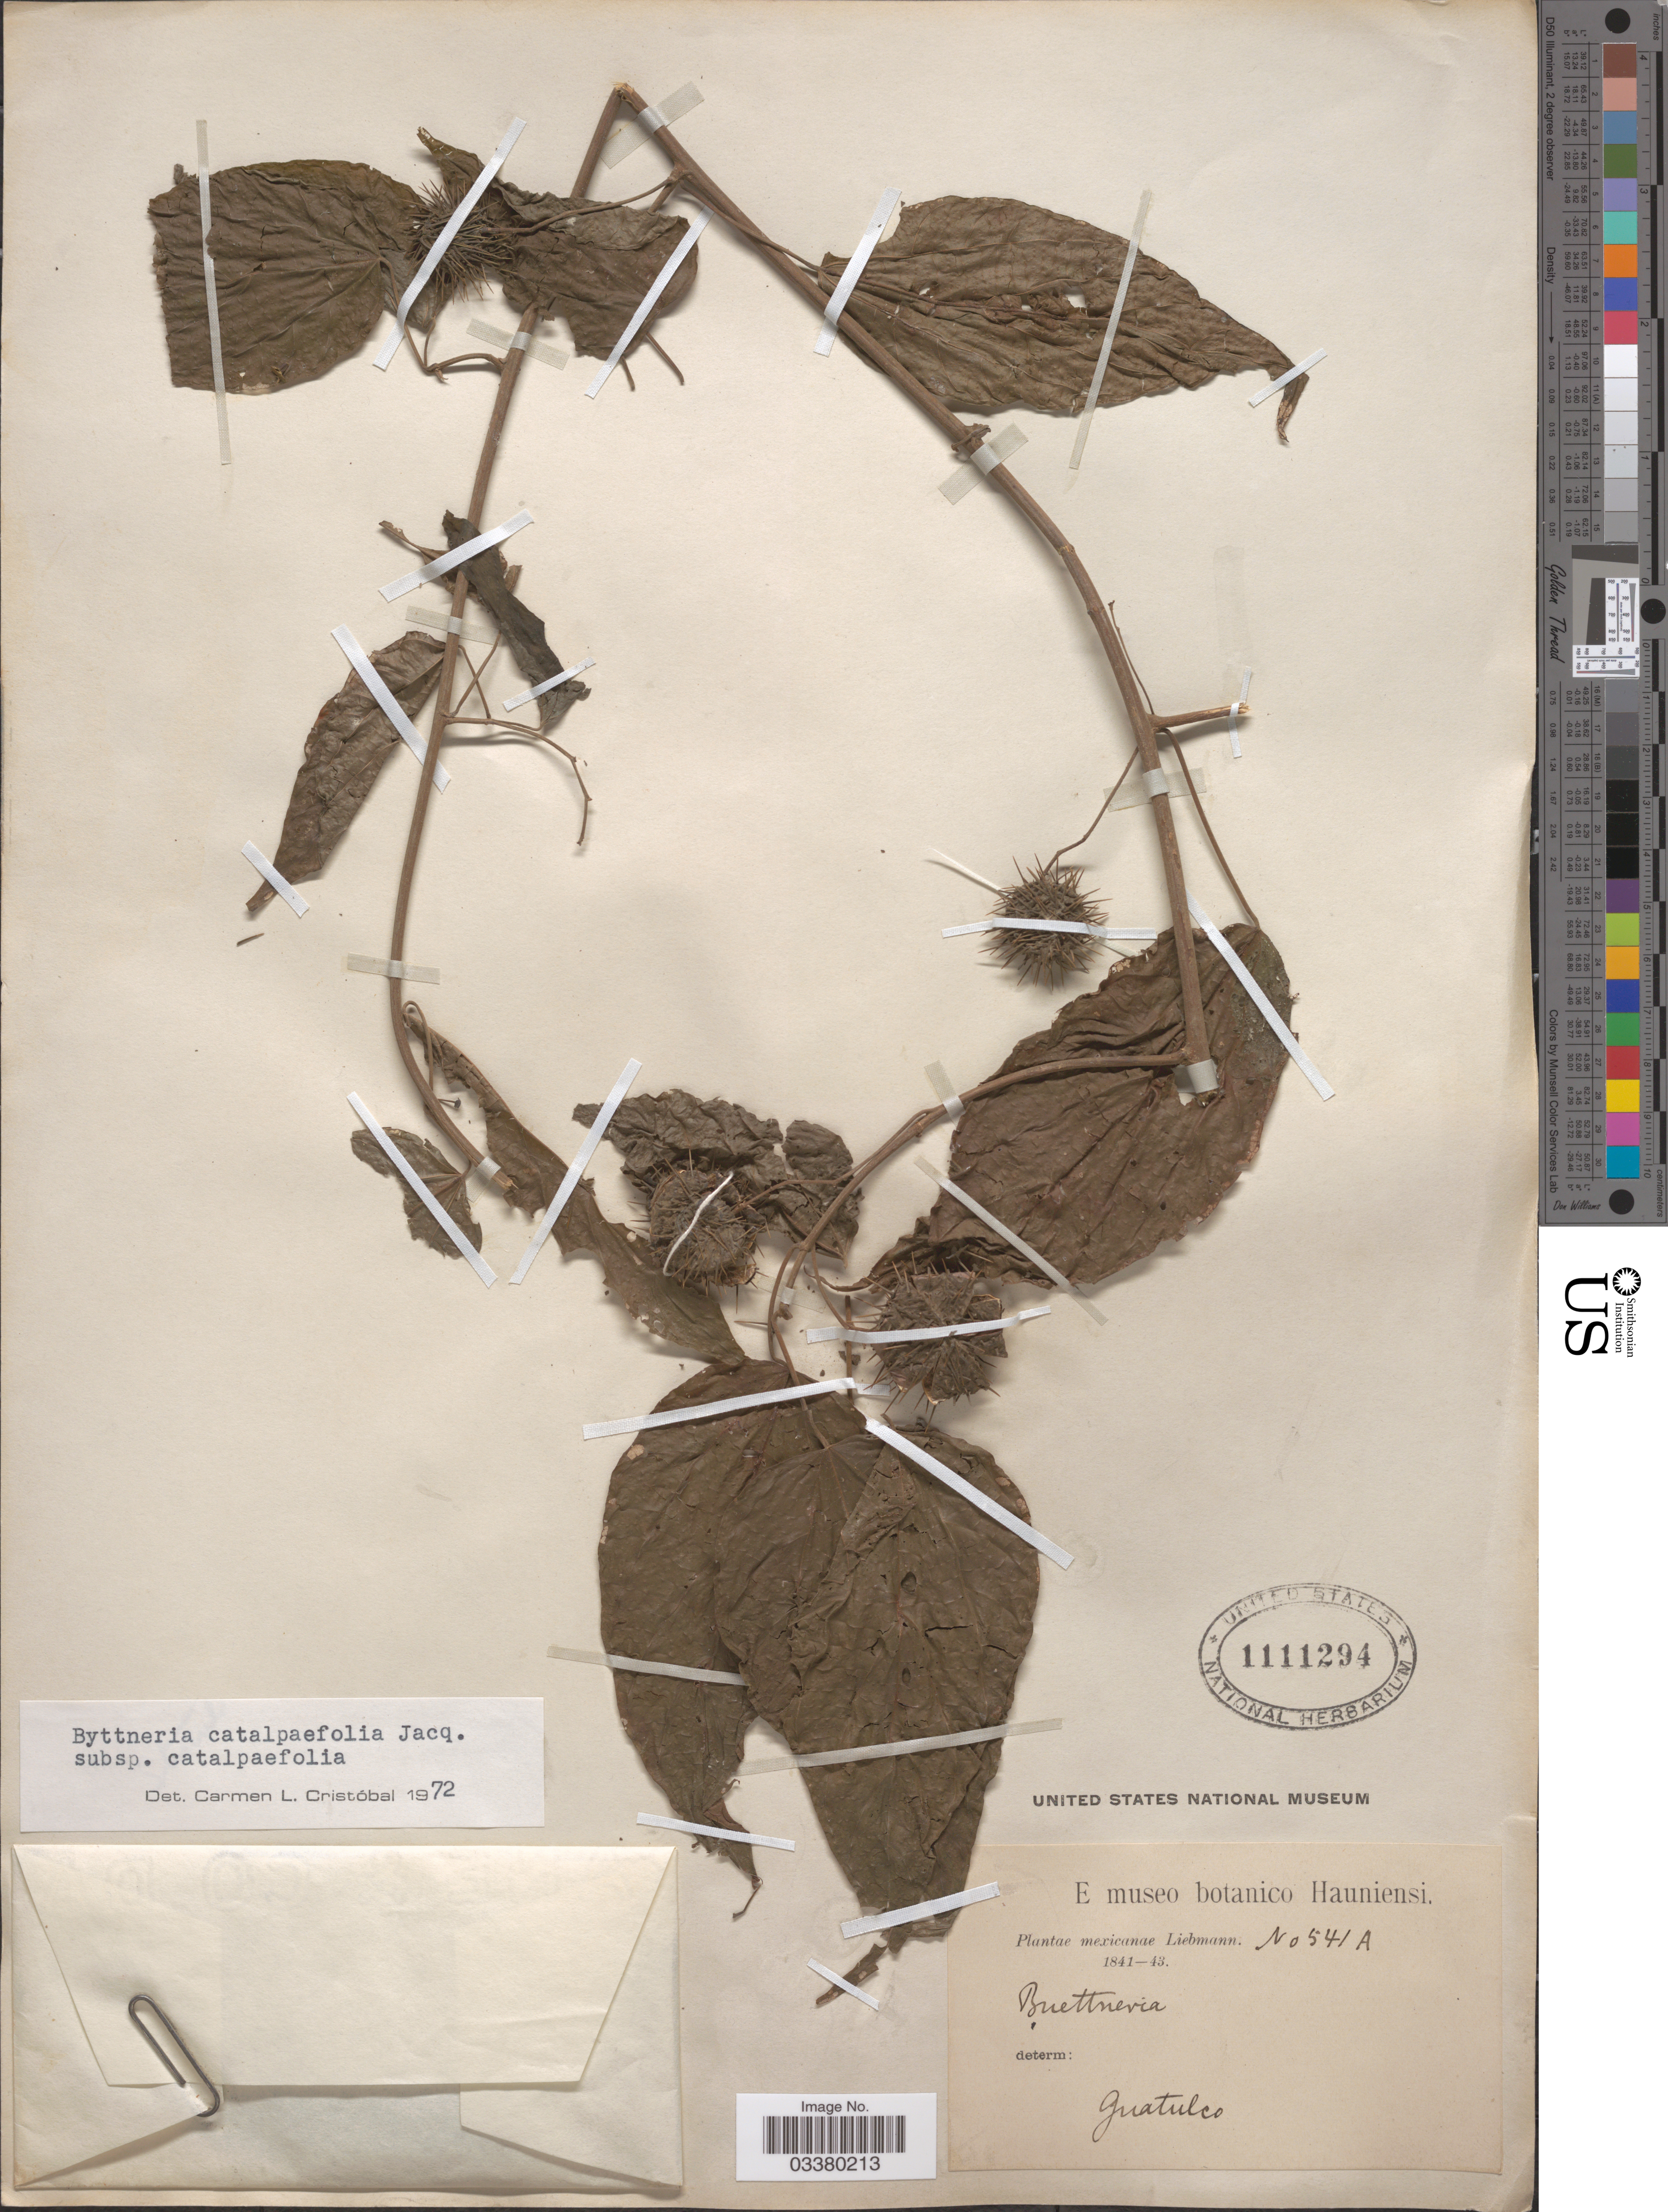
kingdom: Plantae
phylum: Tracheophyta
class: Magnoliopsida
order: Malvales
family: Malvaceae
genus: Byttneria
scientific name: Byttneria catalpifolia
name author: Jacq.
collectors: Liebmann, --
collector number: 541A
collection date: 1841/1843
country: Mexico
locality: Guatulco.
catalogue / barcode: US 1111294